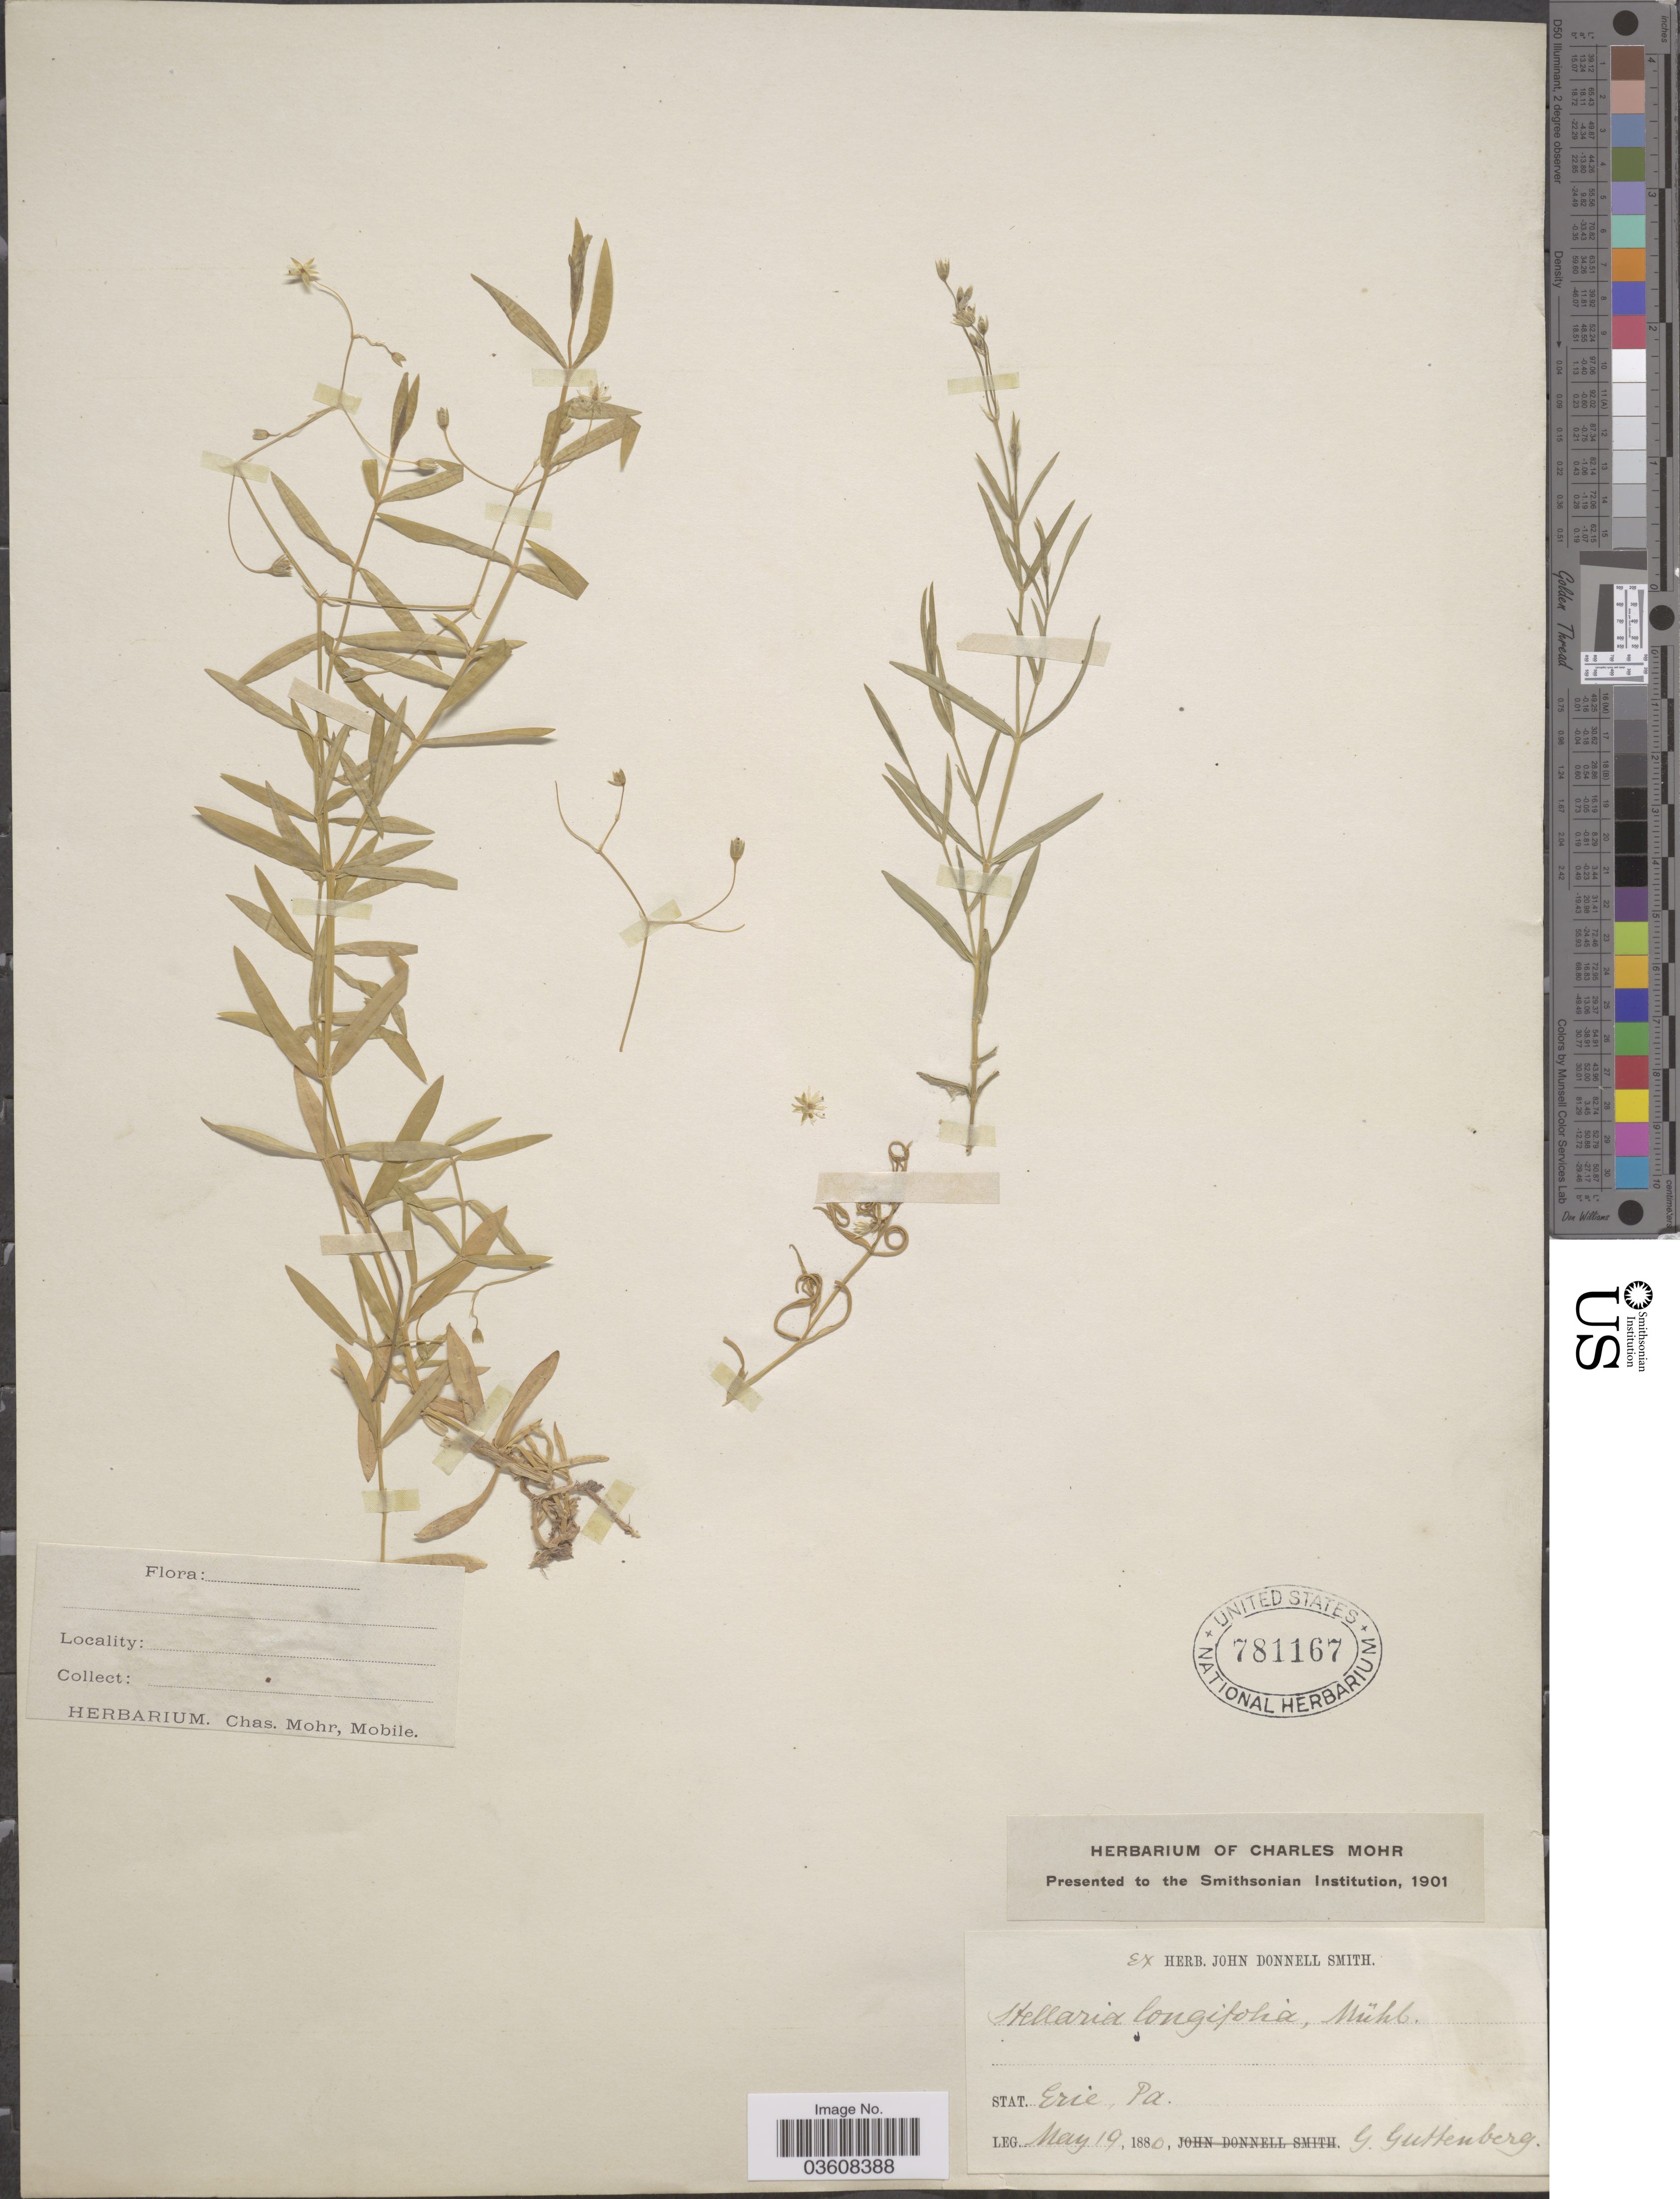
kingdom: Plantae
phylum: Tracheophyta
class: Magnoliopsida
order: Caryophyllales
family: Caryophyllaceae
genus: Stellaria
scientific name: Stellaria longifolia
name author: Muhl. ex Willd.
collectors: G. Guttenberg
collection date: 1880-05-19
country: United States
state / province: Pennsylvania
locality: Stat. Erie.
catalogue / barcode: US 781167